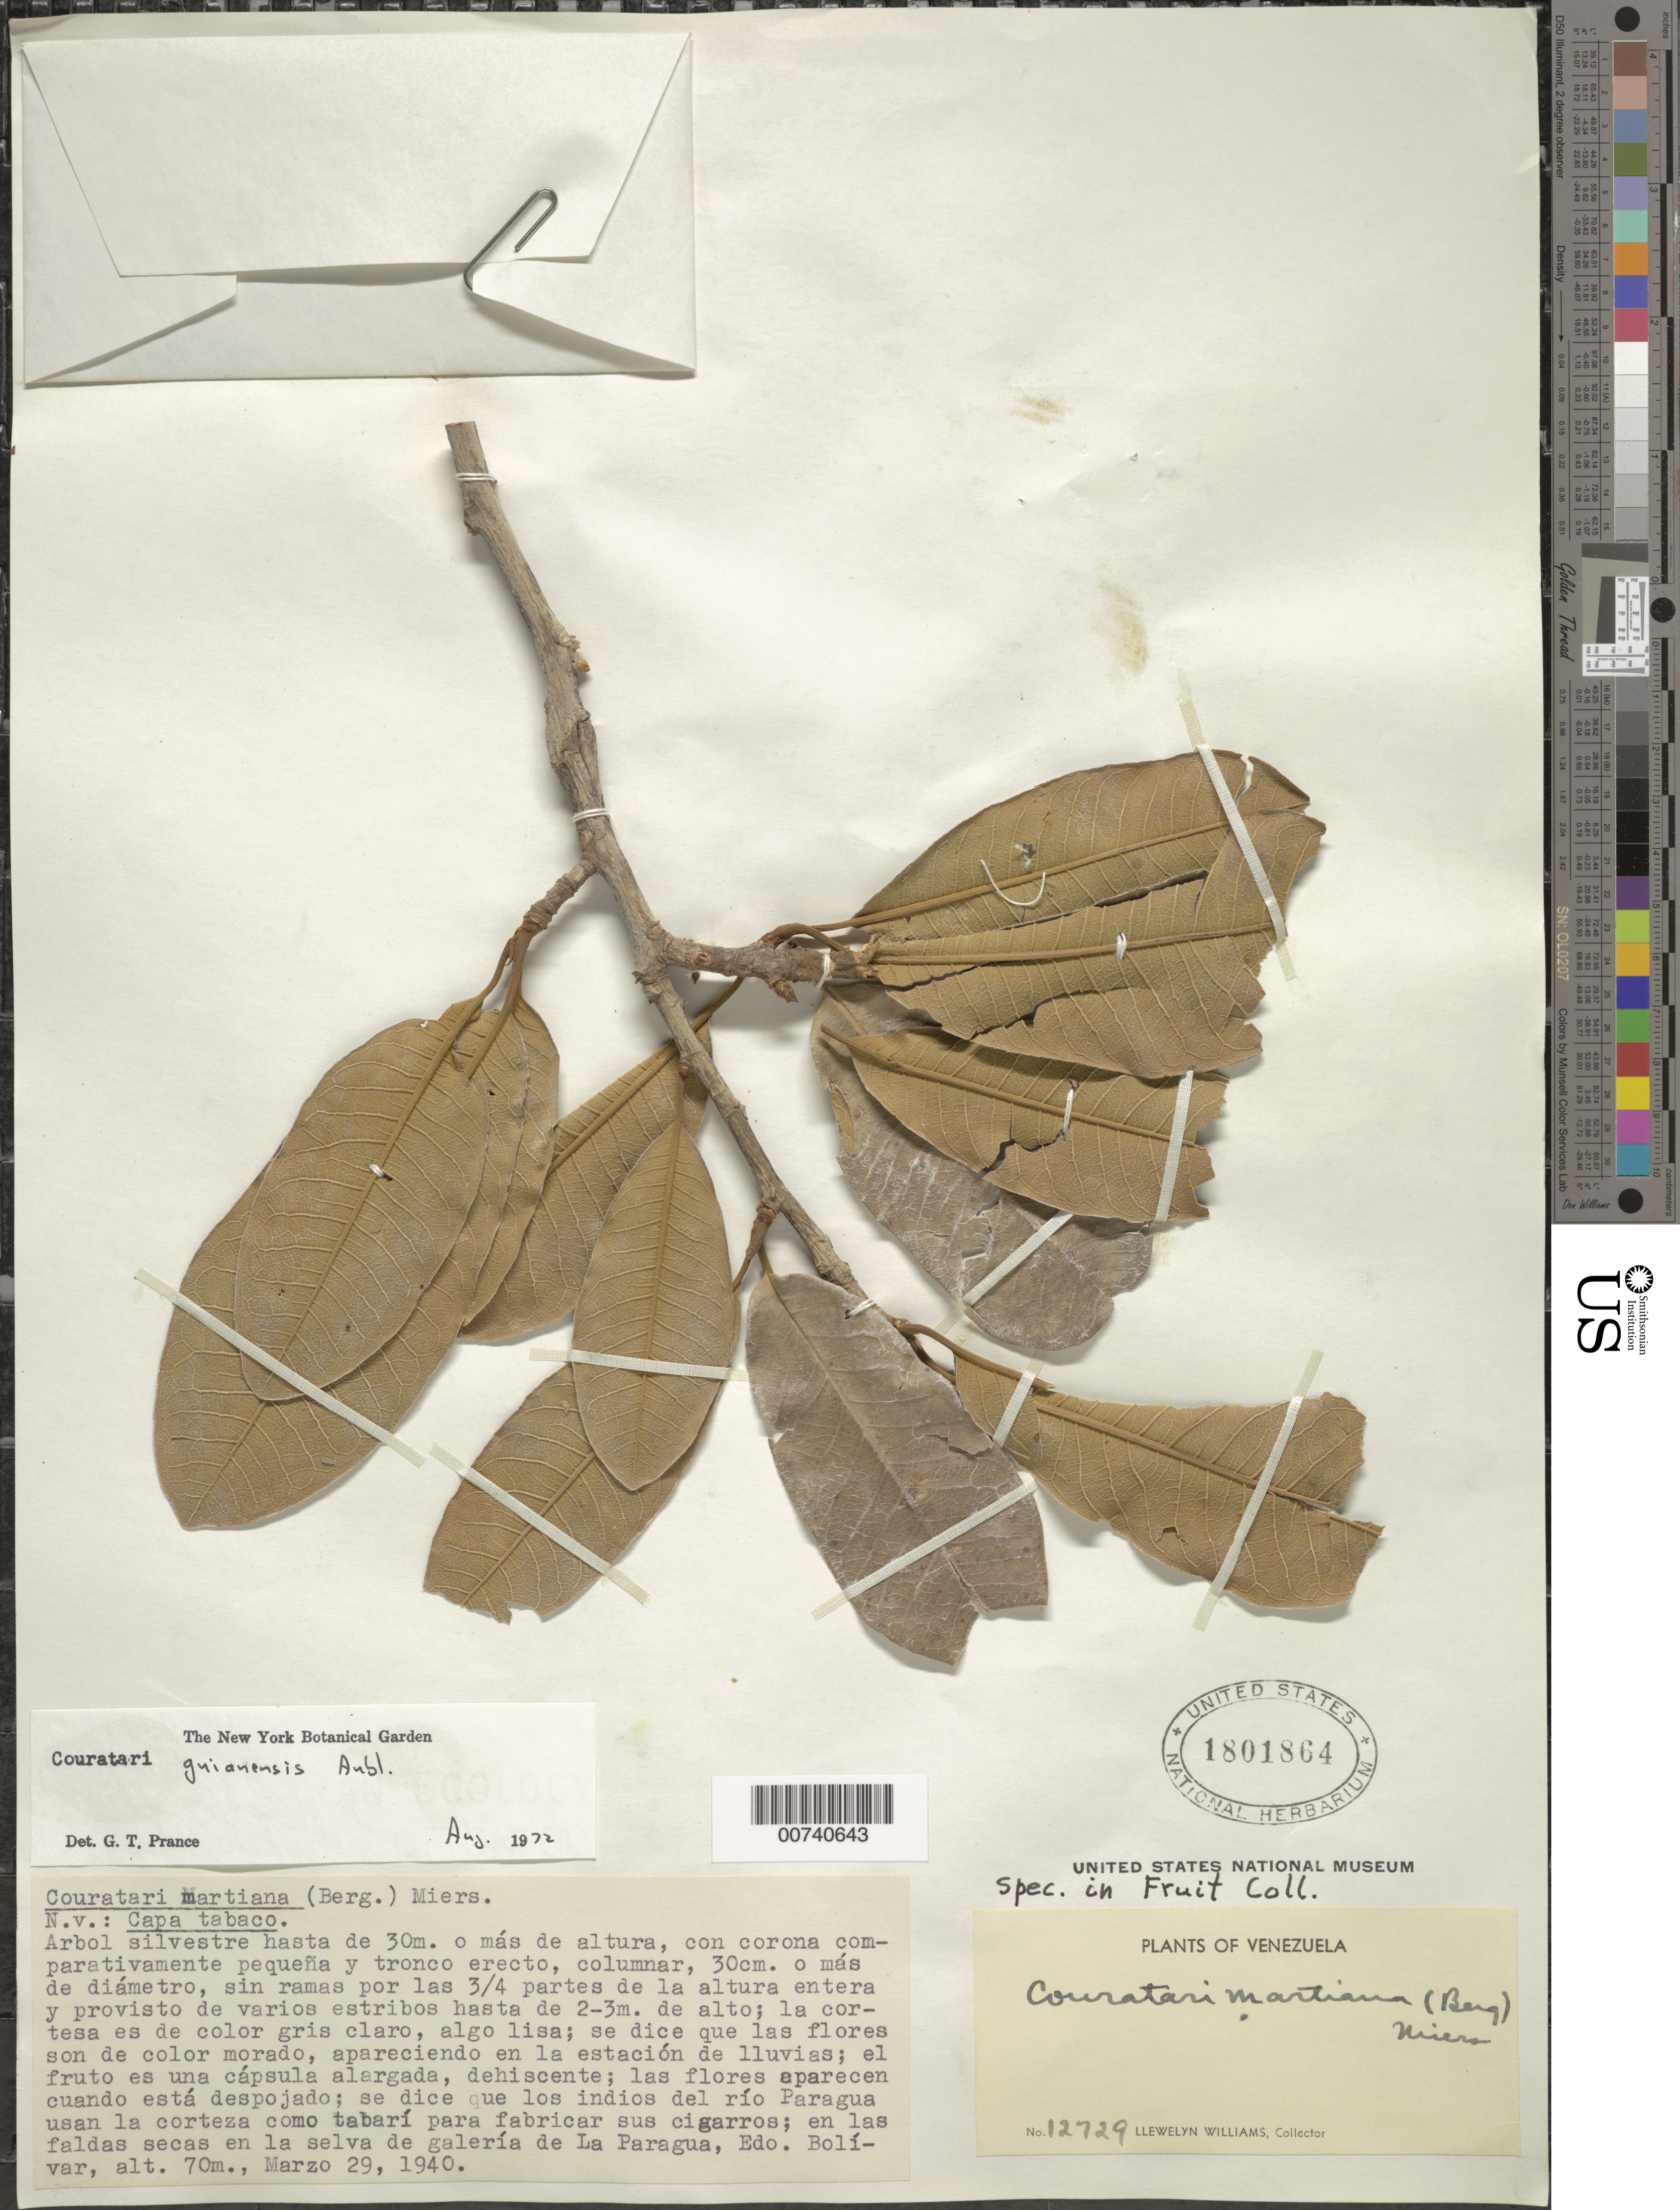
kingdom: Plantae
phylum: Tracheophyta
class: Magnoliopsida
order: Ericales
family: Lecythidaceae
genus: Couratari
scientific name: Couratari guianensis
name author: Aubl.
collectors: Ll. Williams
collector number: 12729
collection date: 1940-03-29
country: Venezuela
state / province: Bolivar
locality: En las faldas secas en la selva de galería de La Paragua.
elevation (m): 70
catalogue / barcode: US 1801864